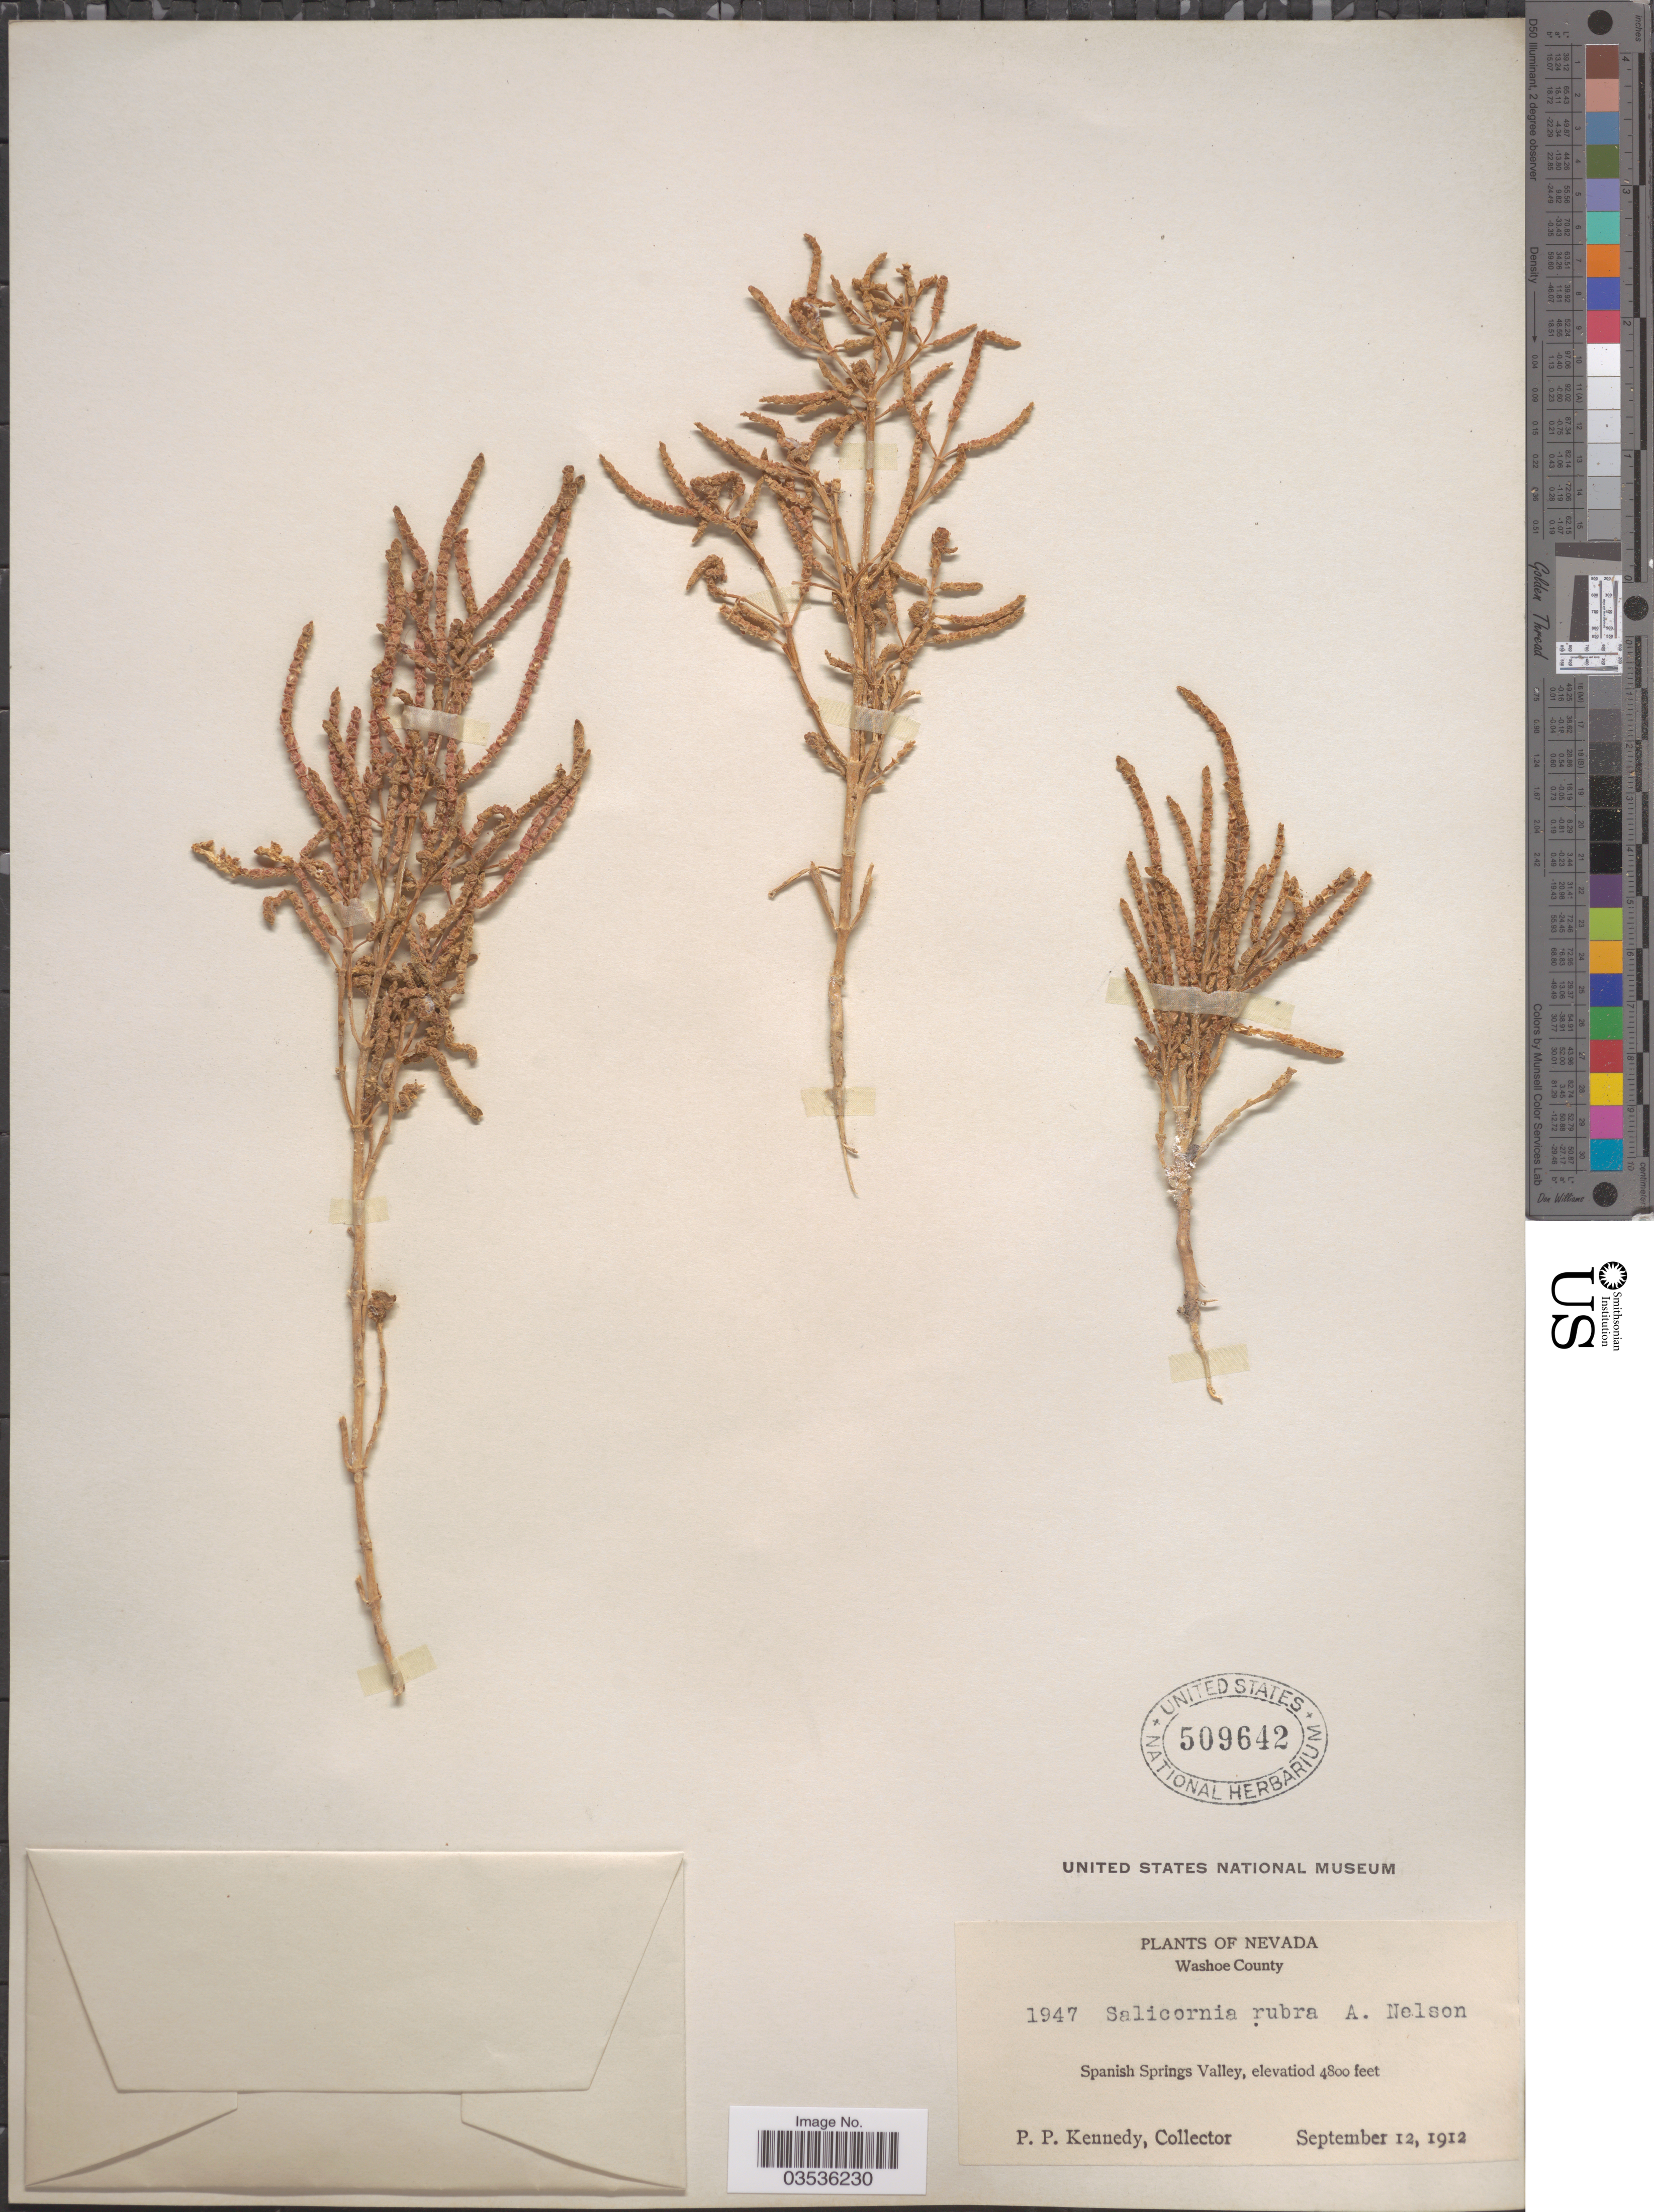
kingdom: Plantae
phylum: Tracheophyta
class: Magnoliopsida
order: Caryophyllales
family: Amaranthaceae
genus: Salicornia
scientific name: Salicornia rubra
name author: A. Nelson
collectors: P. B. Kennedy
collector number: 1947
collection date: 1912-09-12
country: United States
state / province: Nevada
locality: Washoe County. Spanish Springs Valley.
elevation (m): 1463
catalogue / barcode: US 509642